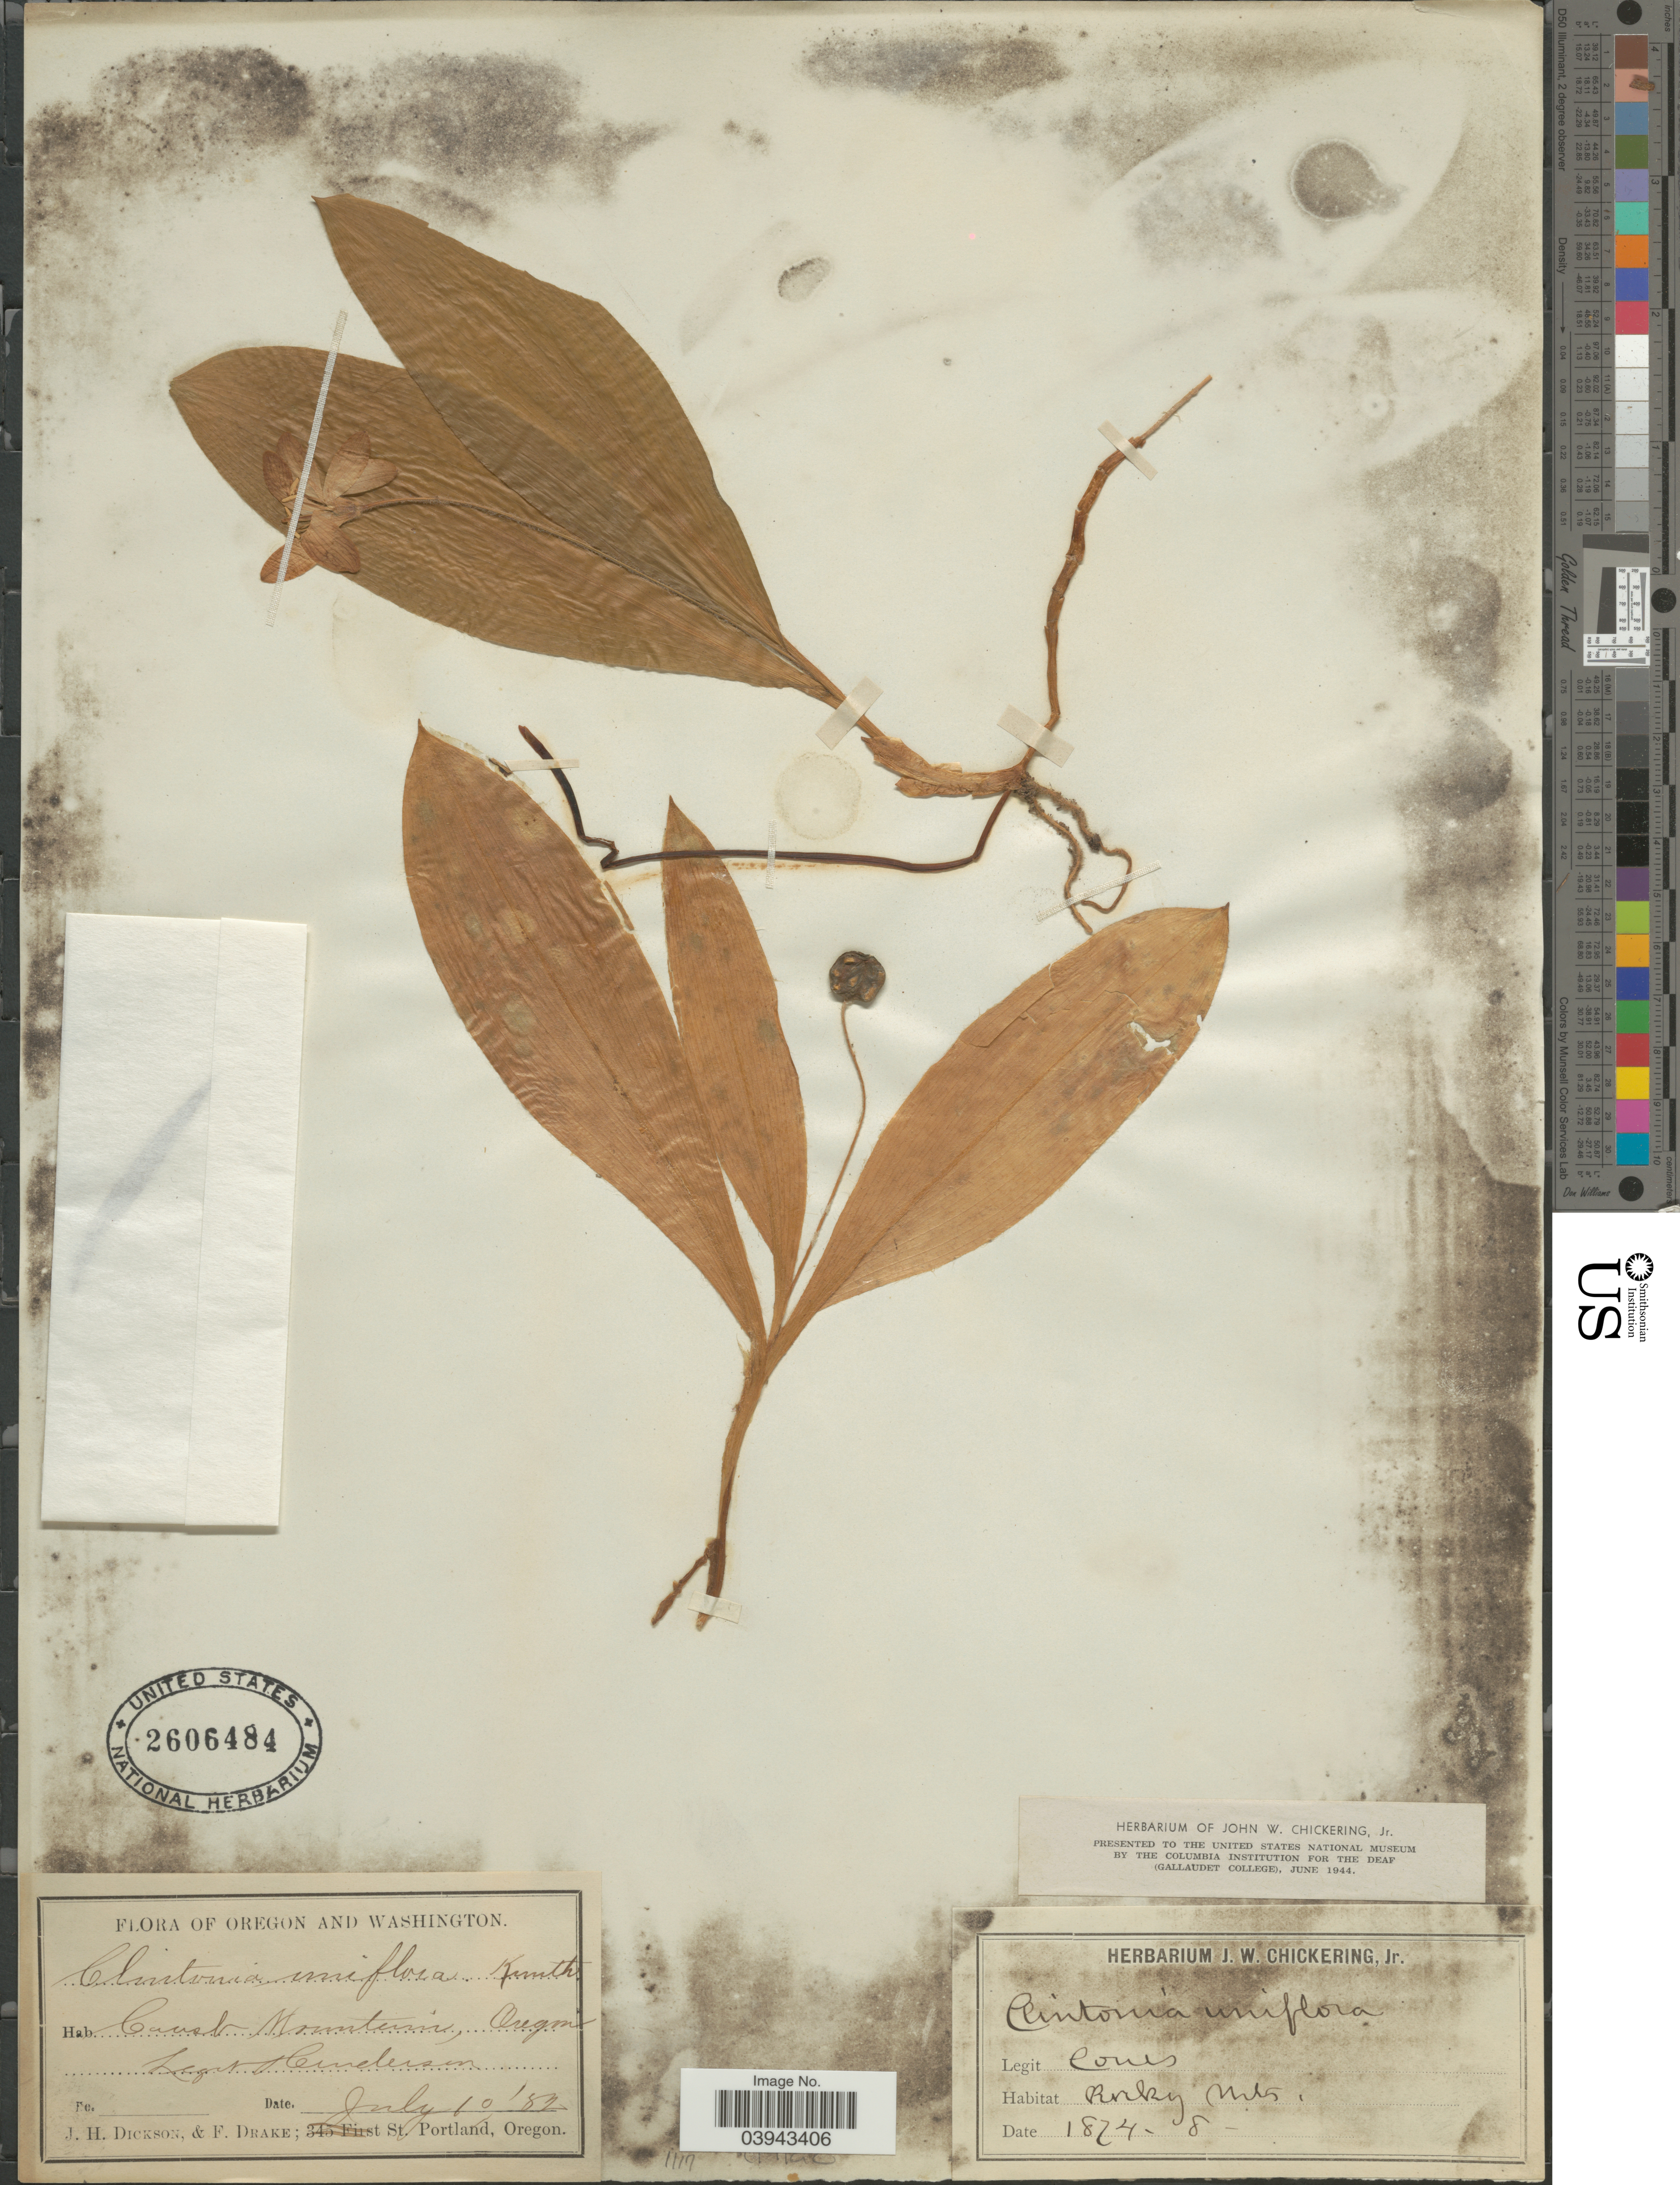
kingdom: Plantae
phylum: Tracheophyta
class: Liliopsida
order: Liliales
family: Liliaceae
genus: Clintonia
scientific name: Clintonia uniflora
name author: Kunth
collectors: Cones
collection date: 1874-08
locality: Rocky Mts.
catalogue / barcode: US 2606484-2